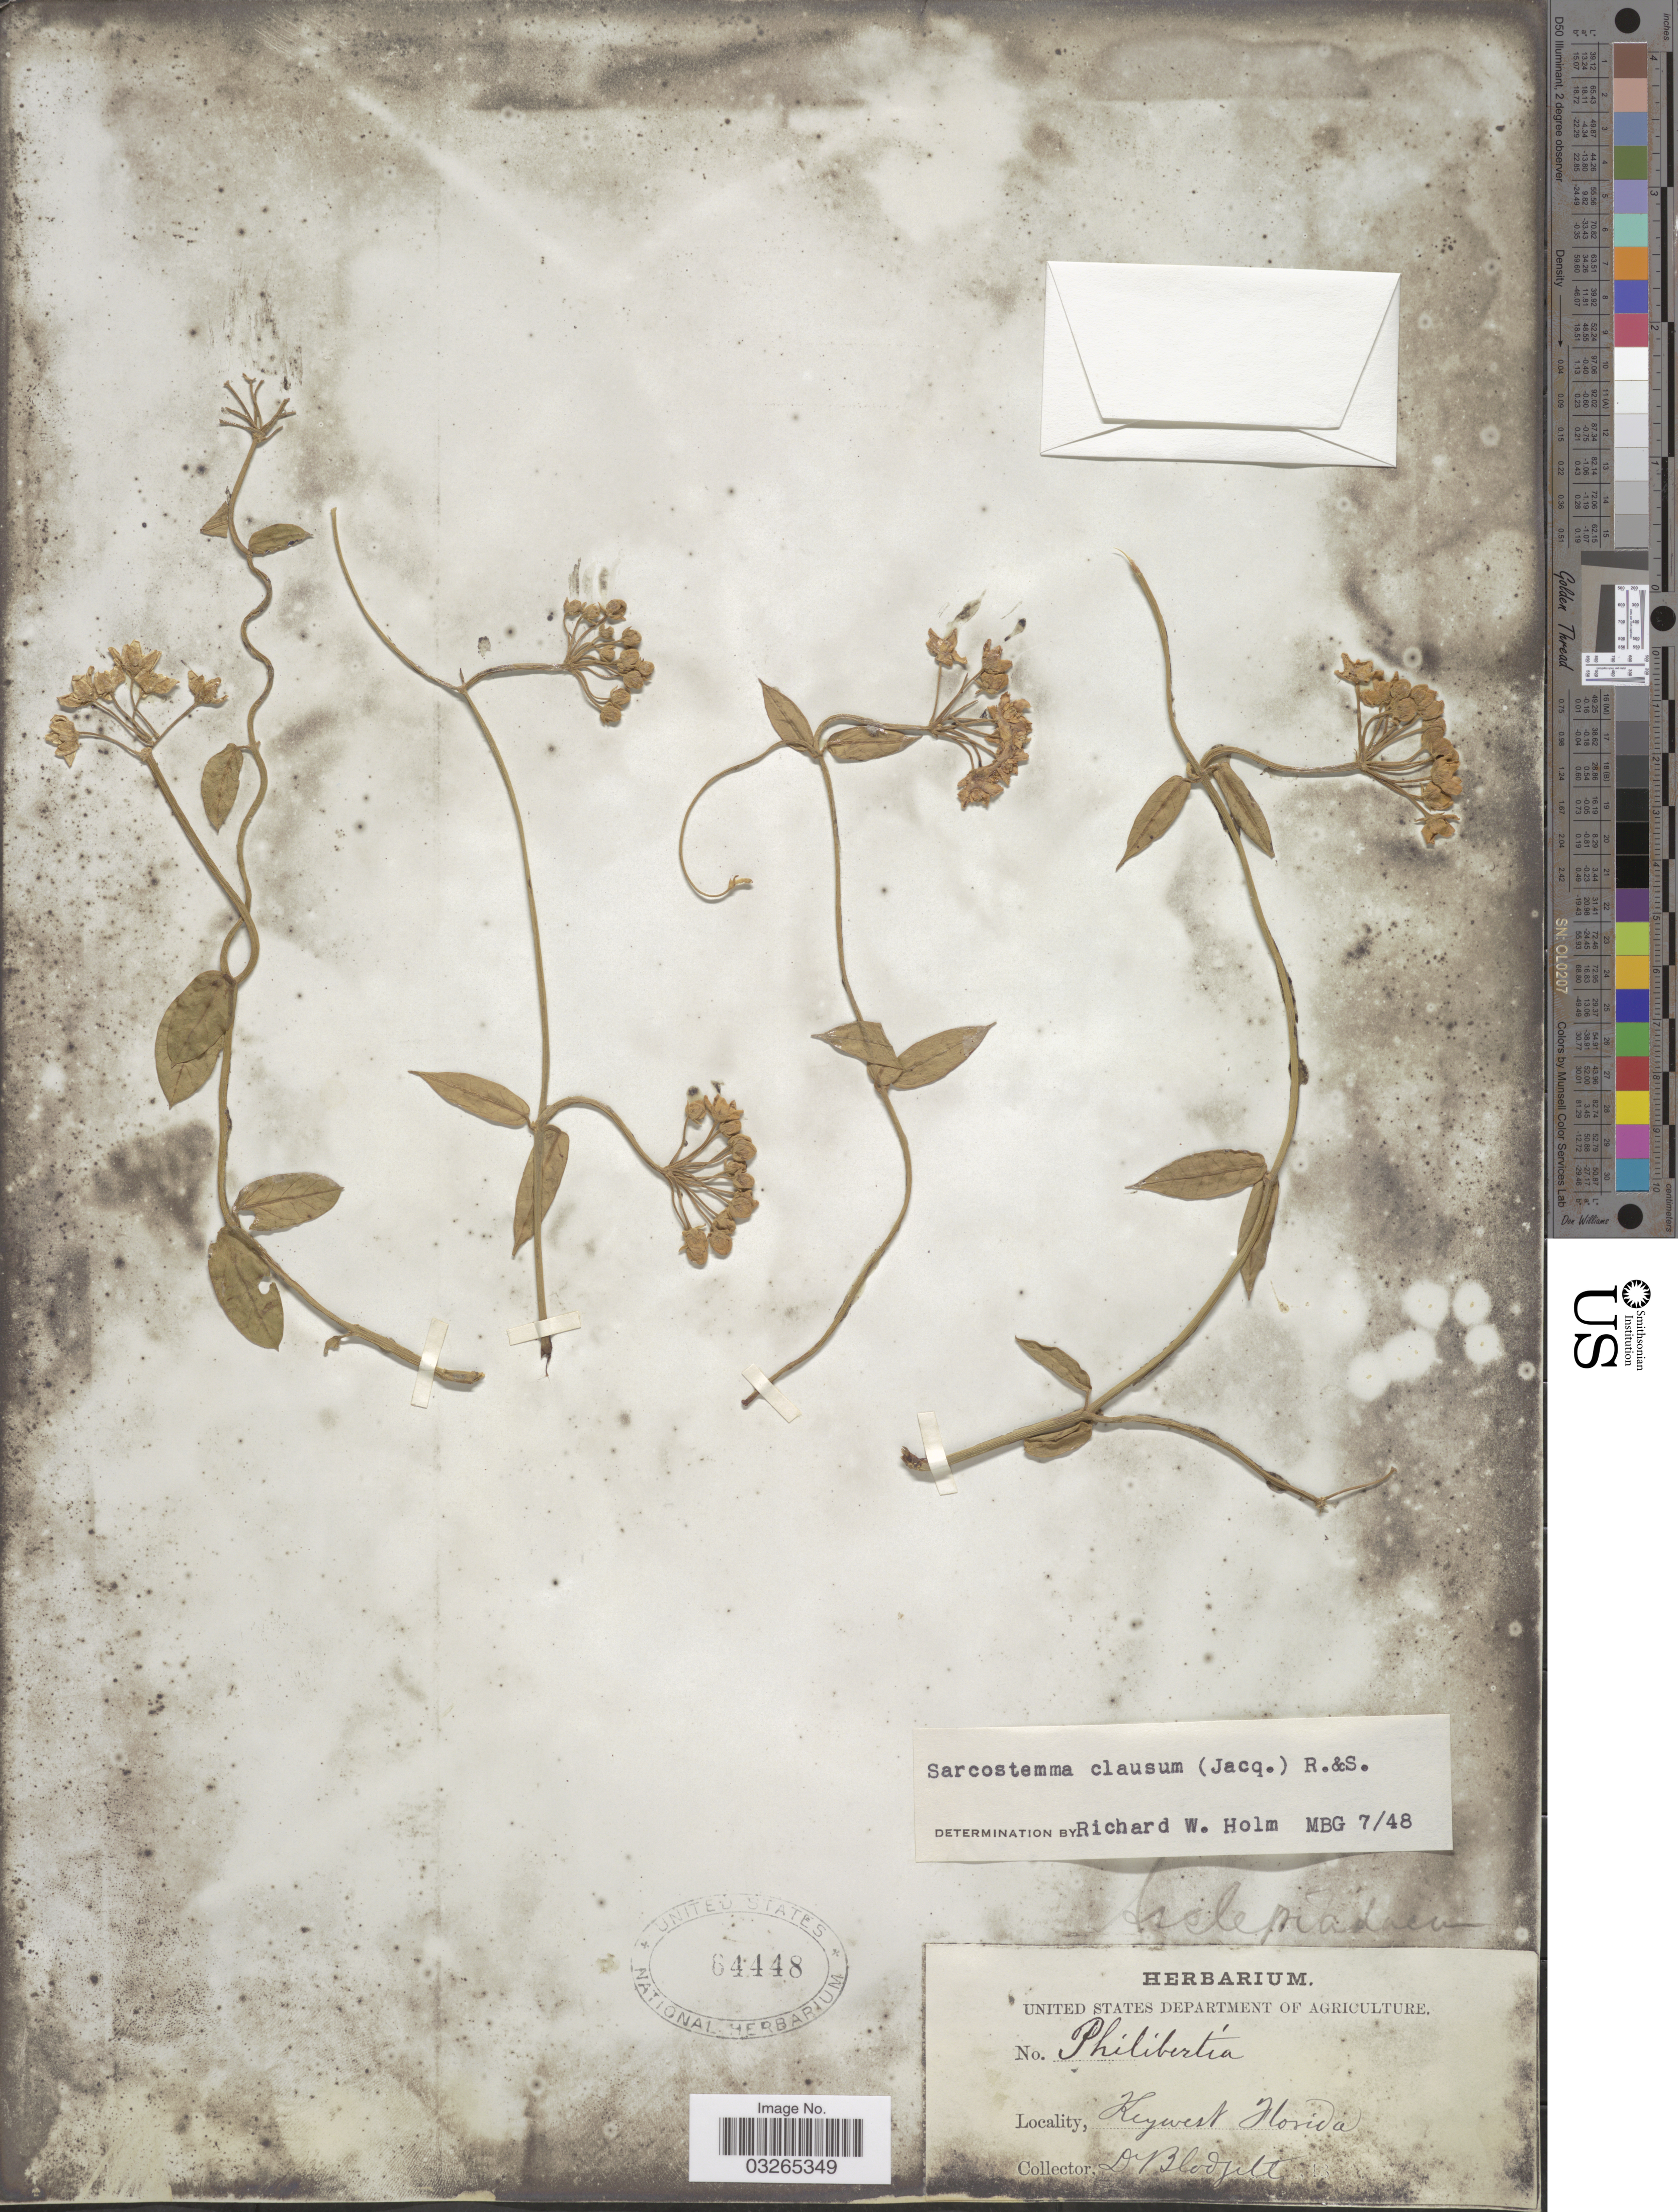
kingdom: Plantae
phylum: Tracheophyta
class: Magnoliopsida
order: Gentianales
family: Apocynaceae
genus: Sarcostemma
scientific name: Sarcostemma clausum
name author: (Jacq.) Schult.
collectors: -. Blodgett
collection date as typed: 18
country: United States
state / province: Florida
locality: Keywest.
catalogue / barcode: US 6448